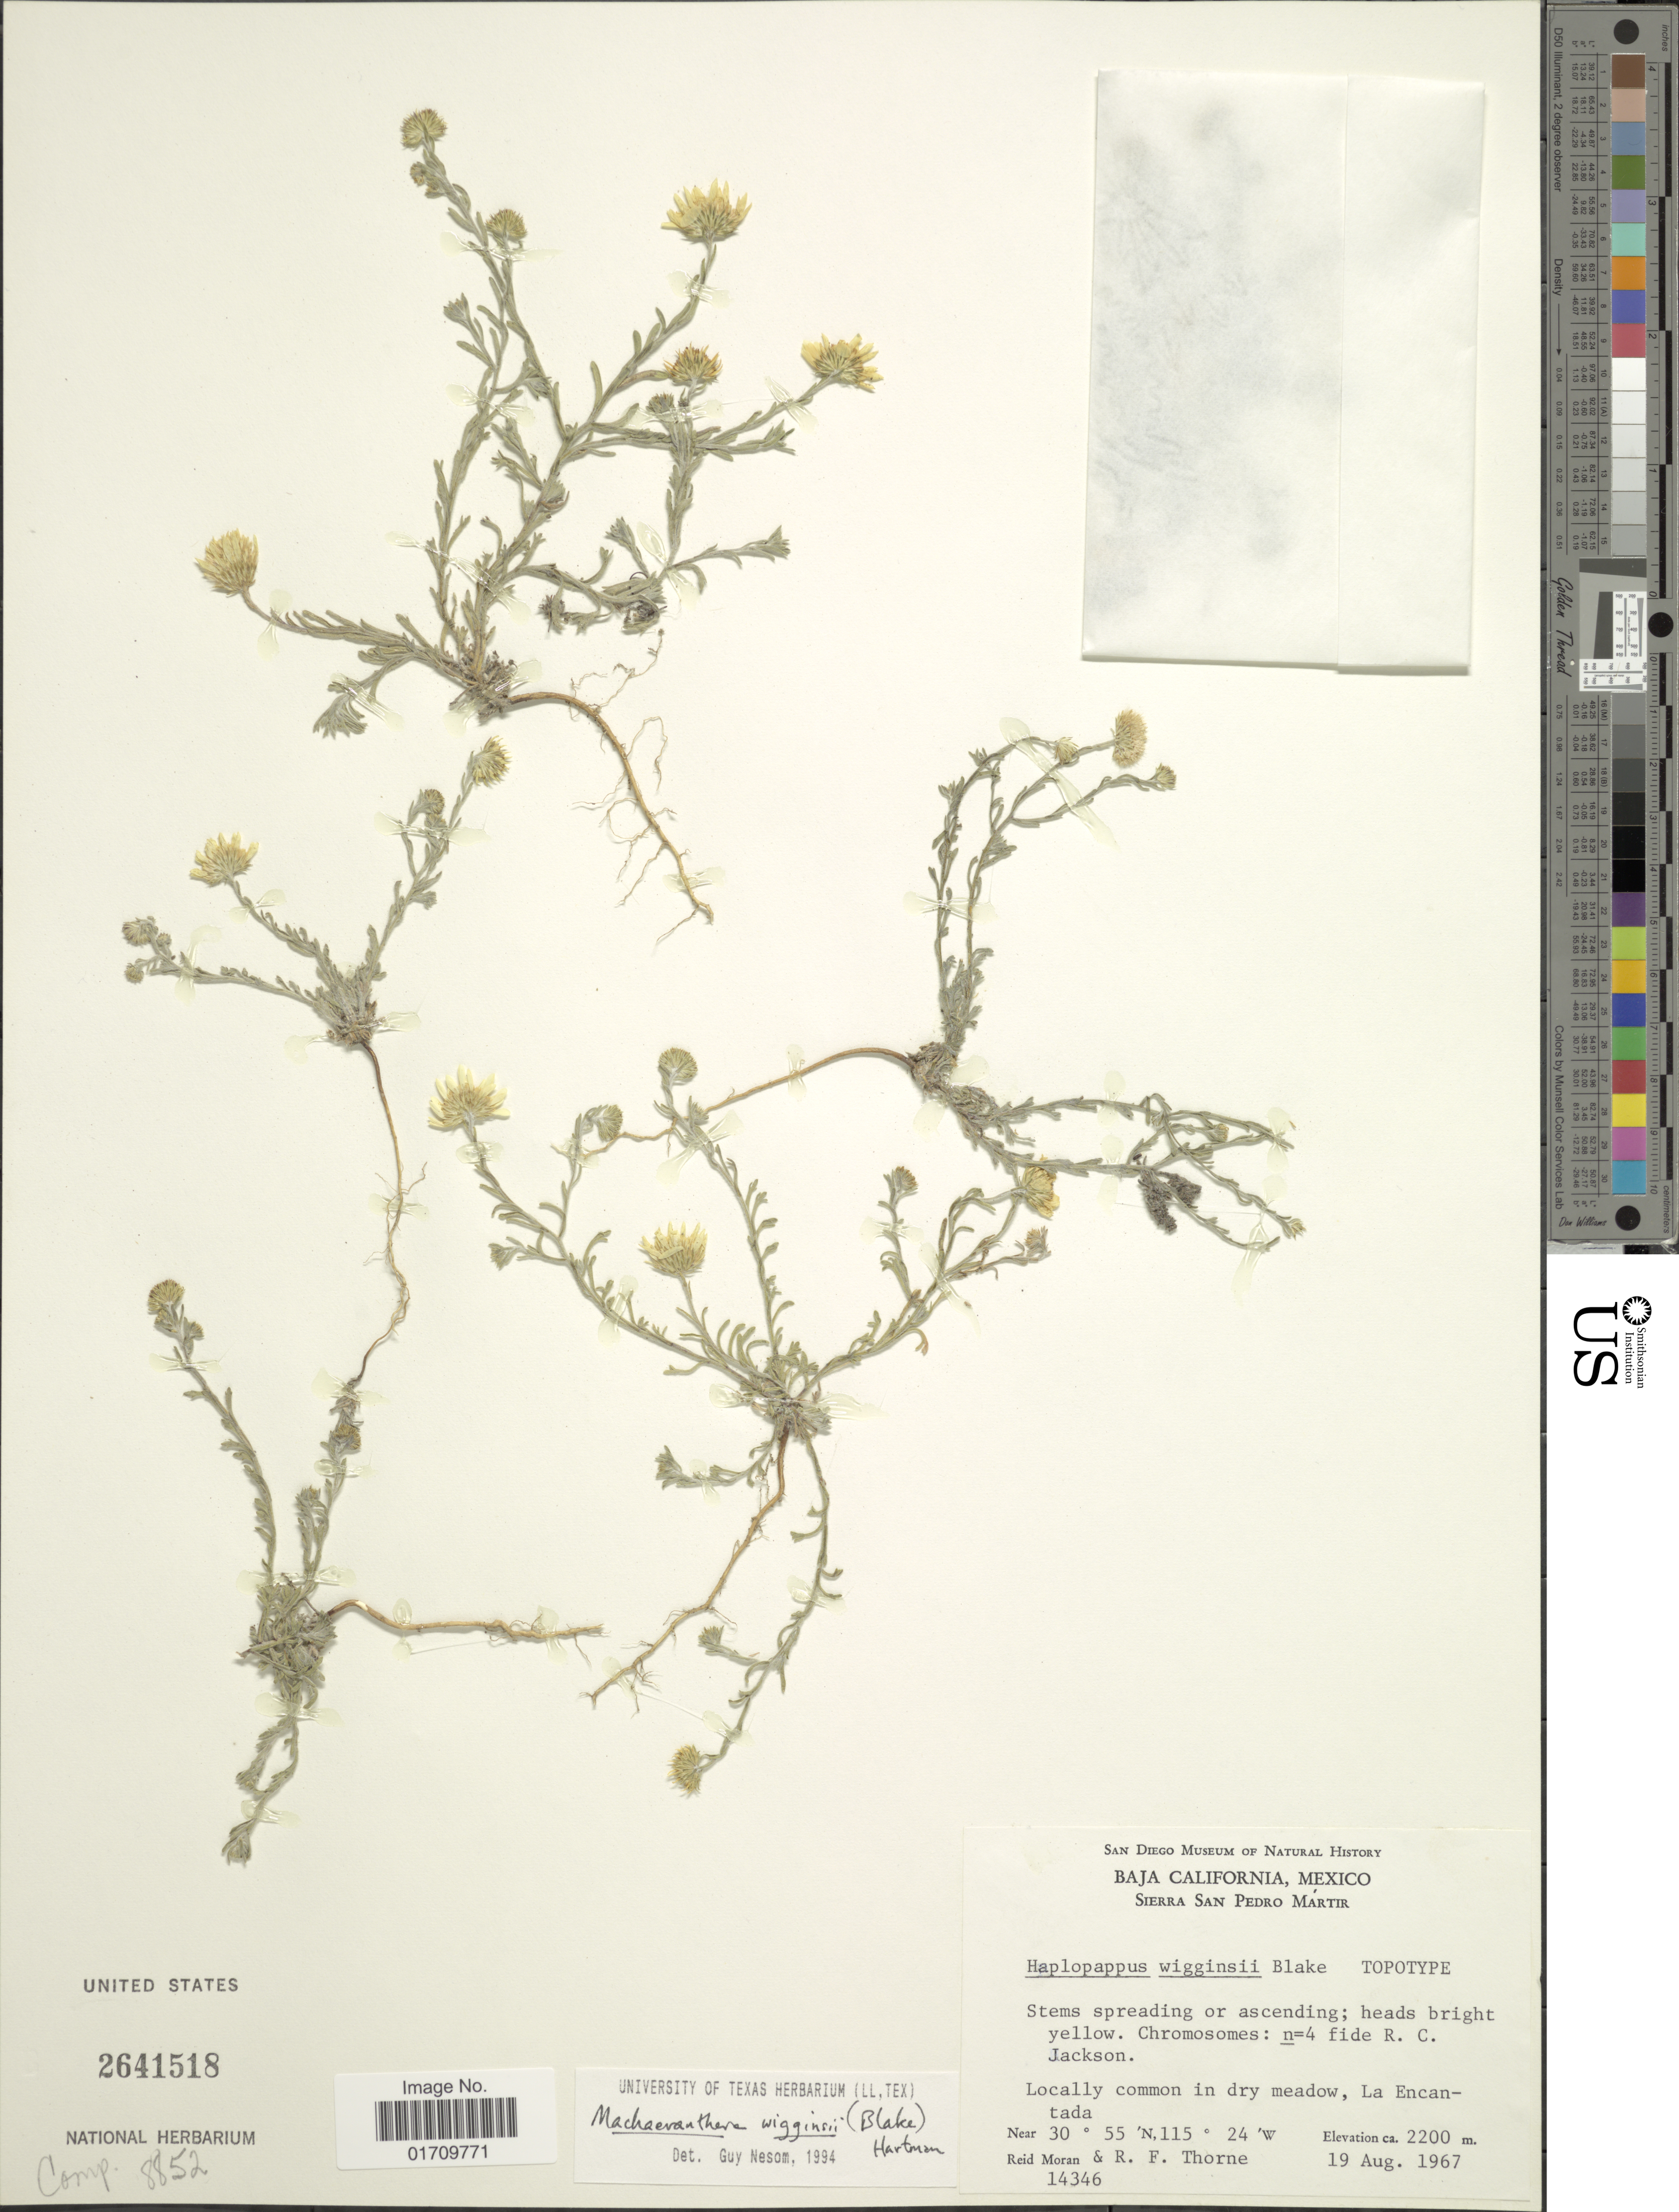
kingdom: Plantae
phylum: Tracheophyta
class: Magnoliopsida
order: Asterales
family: Asteraceae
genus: Machaeranthera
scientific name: Machaeranthera wigginsii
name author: (S.F. Blake) R.L. Hartm.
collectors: R. V. Moran & R. F. Thorne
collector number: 14346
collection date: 1967-08-19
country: Mexico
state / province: Baja California Sur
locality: Sierra San Pedro Martir, La Encantada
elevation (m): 2200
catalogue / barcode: US 2641518